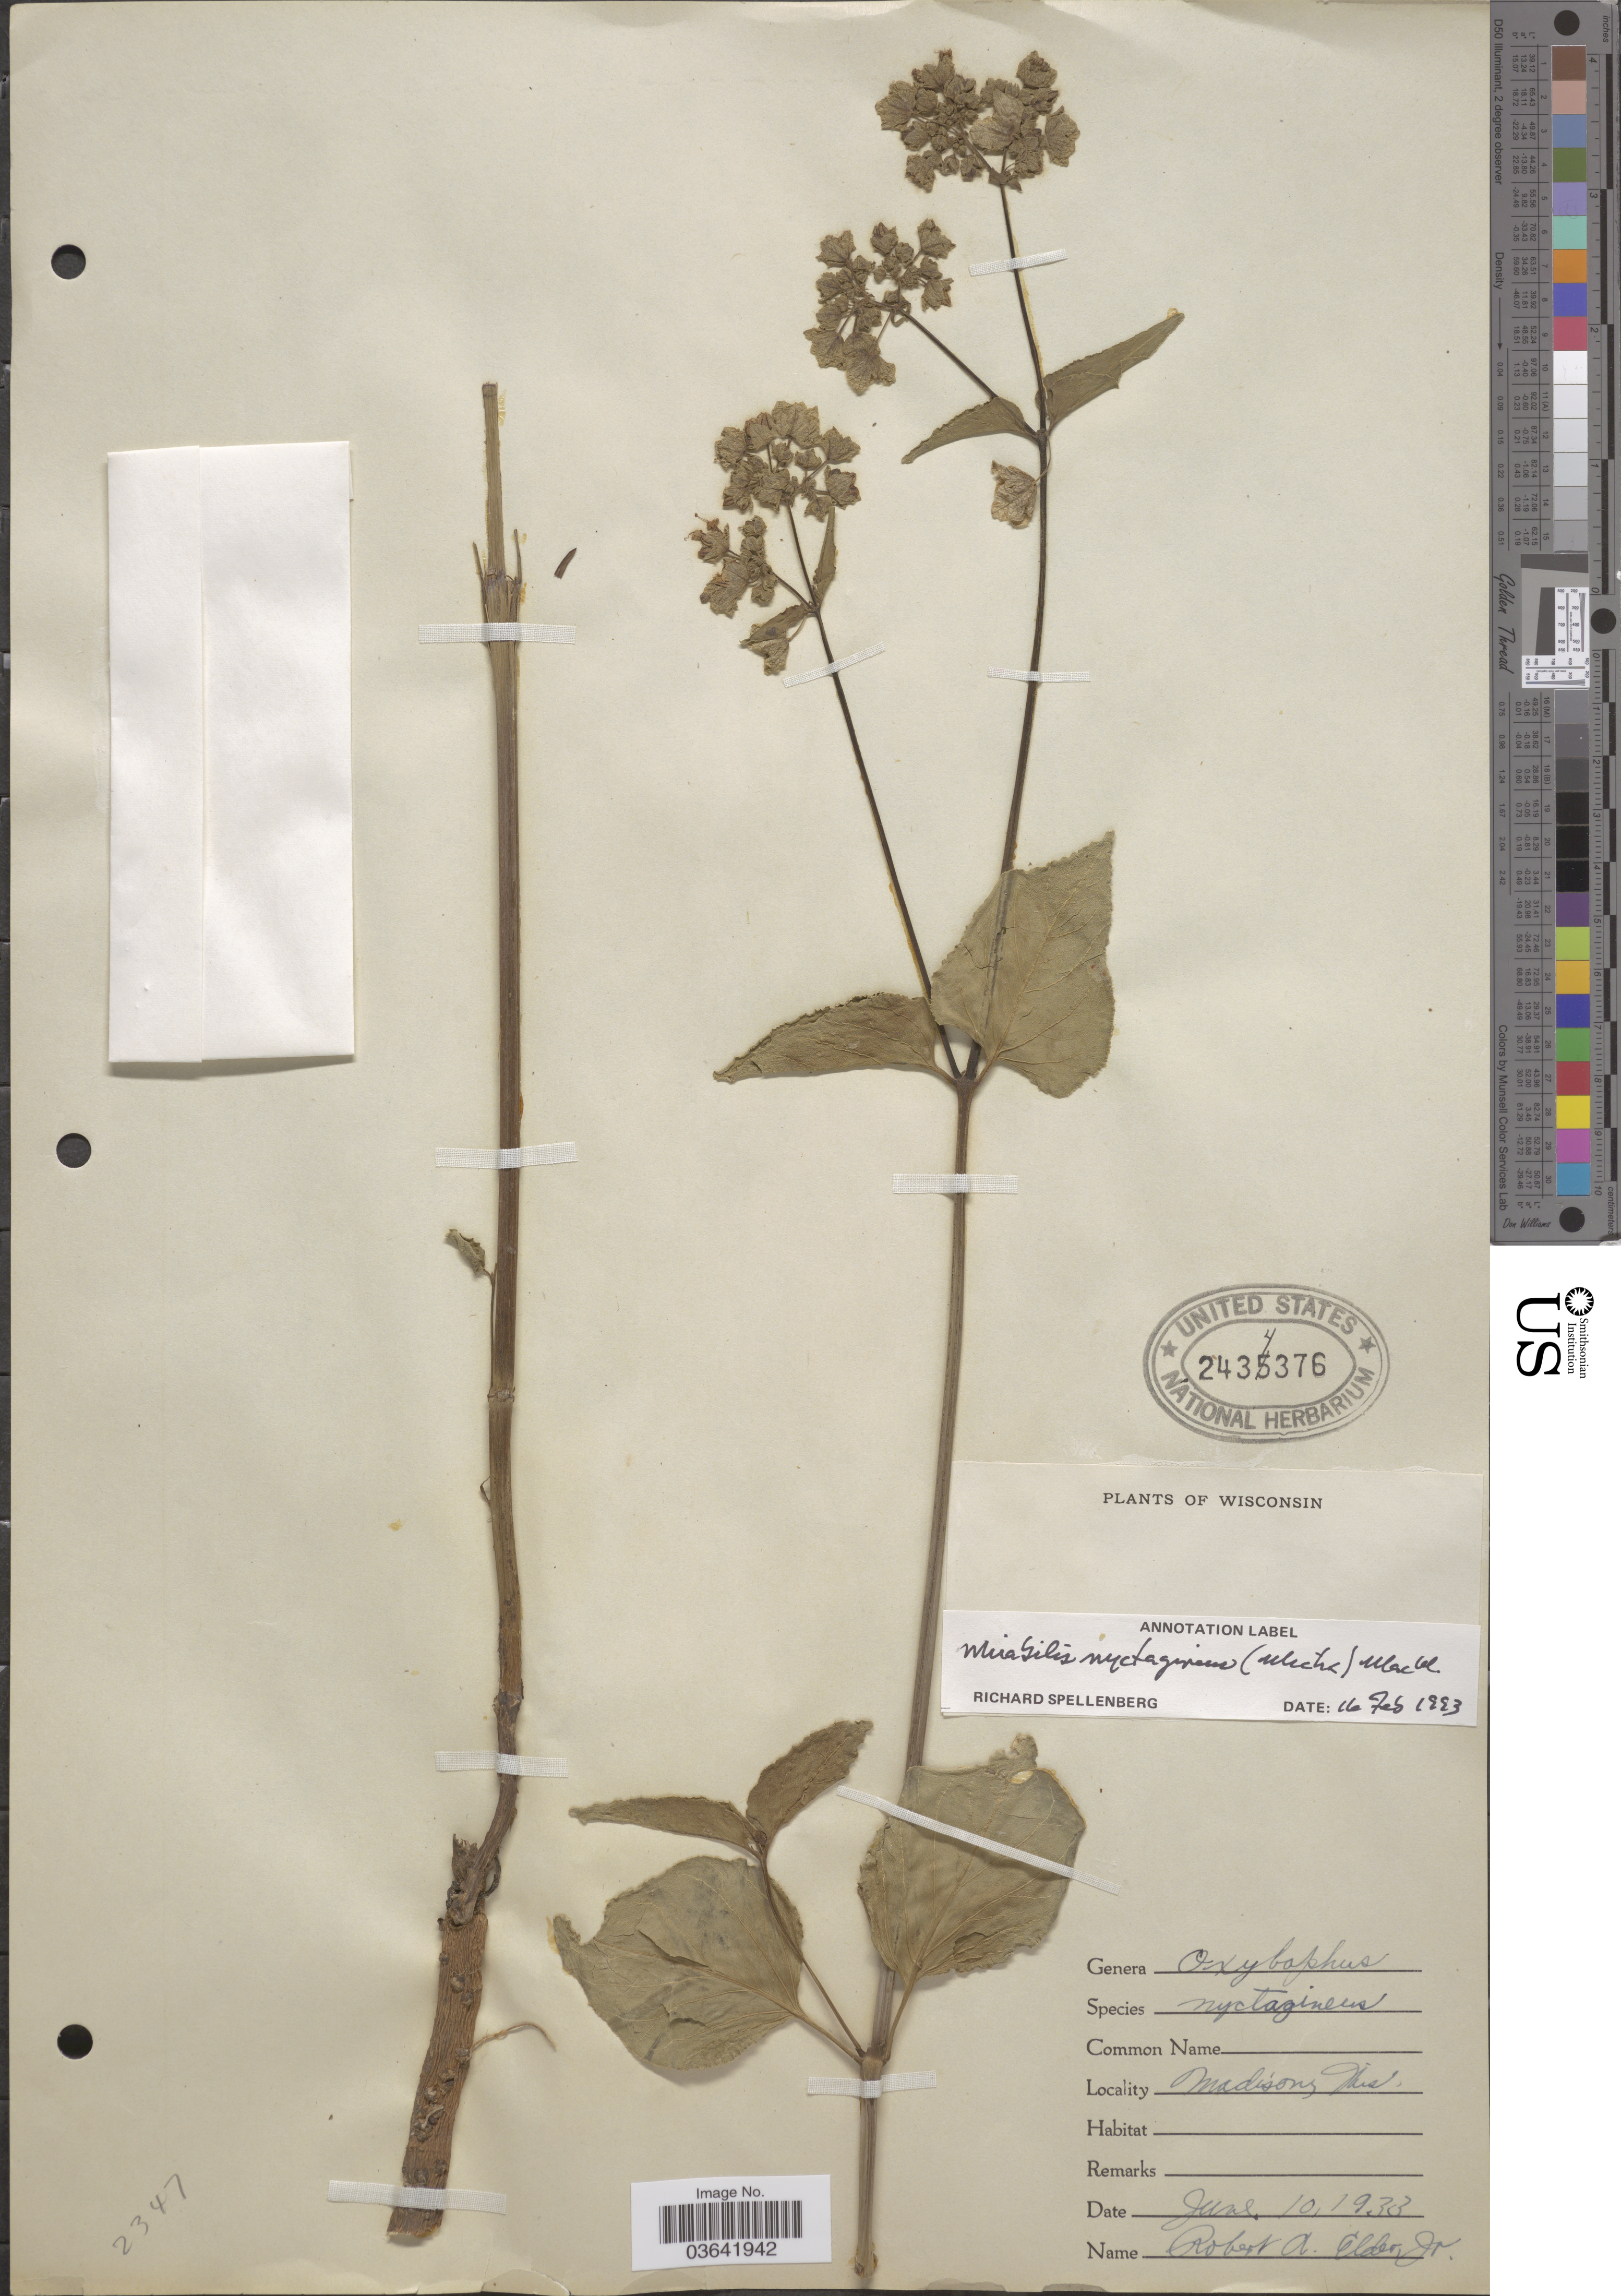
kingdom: Plantae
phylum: Tracheophyta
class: Magnoliopsida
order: Caryophyllales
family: Nyctaginaceae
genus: Mirabilis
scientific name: Mirabilis nyctaginea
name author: (Michx.) MacMill.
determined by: Spellenberg, R.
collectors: R. Elder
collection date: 1933-06-10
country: United States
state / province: Wisconsin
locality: Madison.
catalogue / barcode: US 2434376